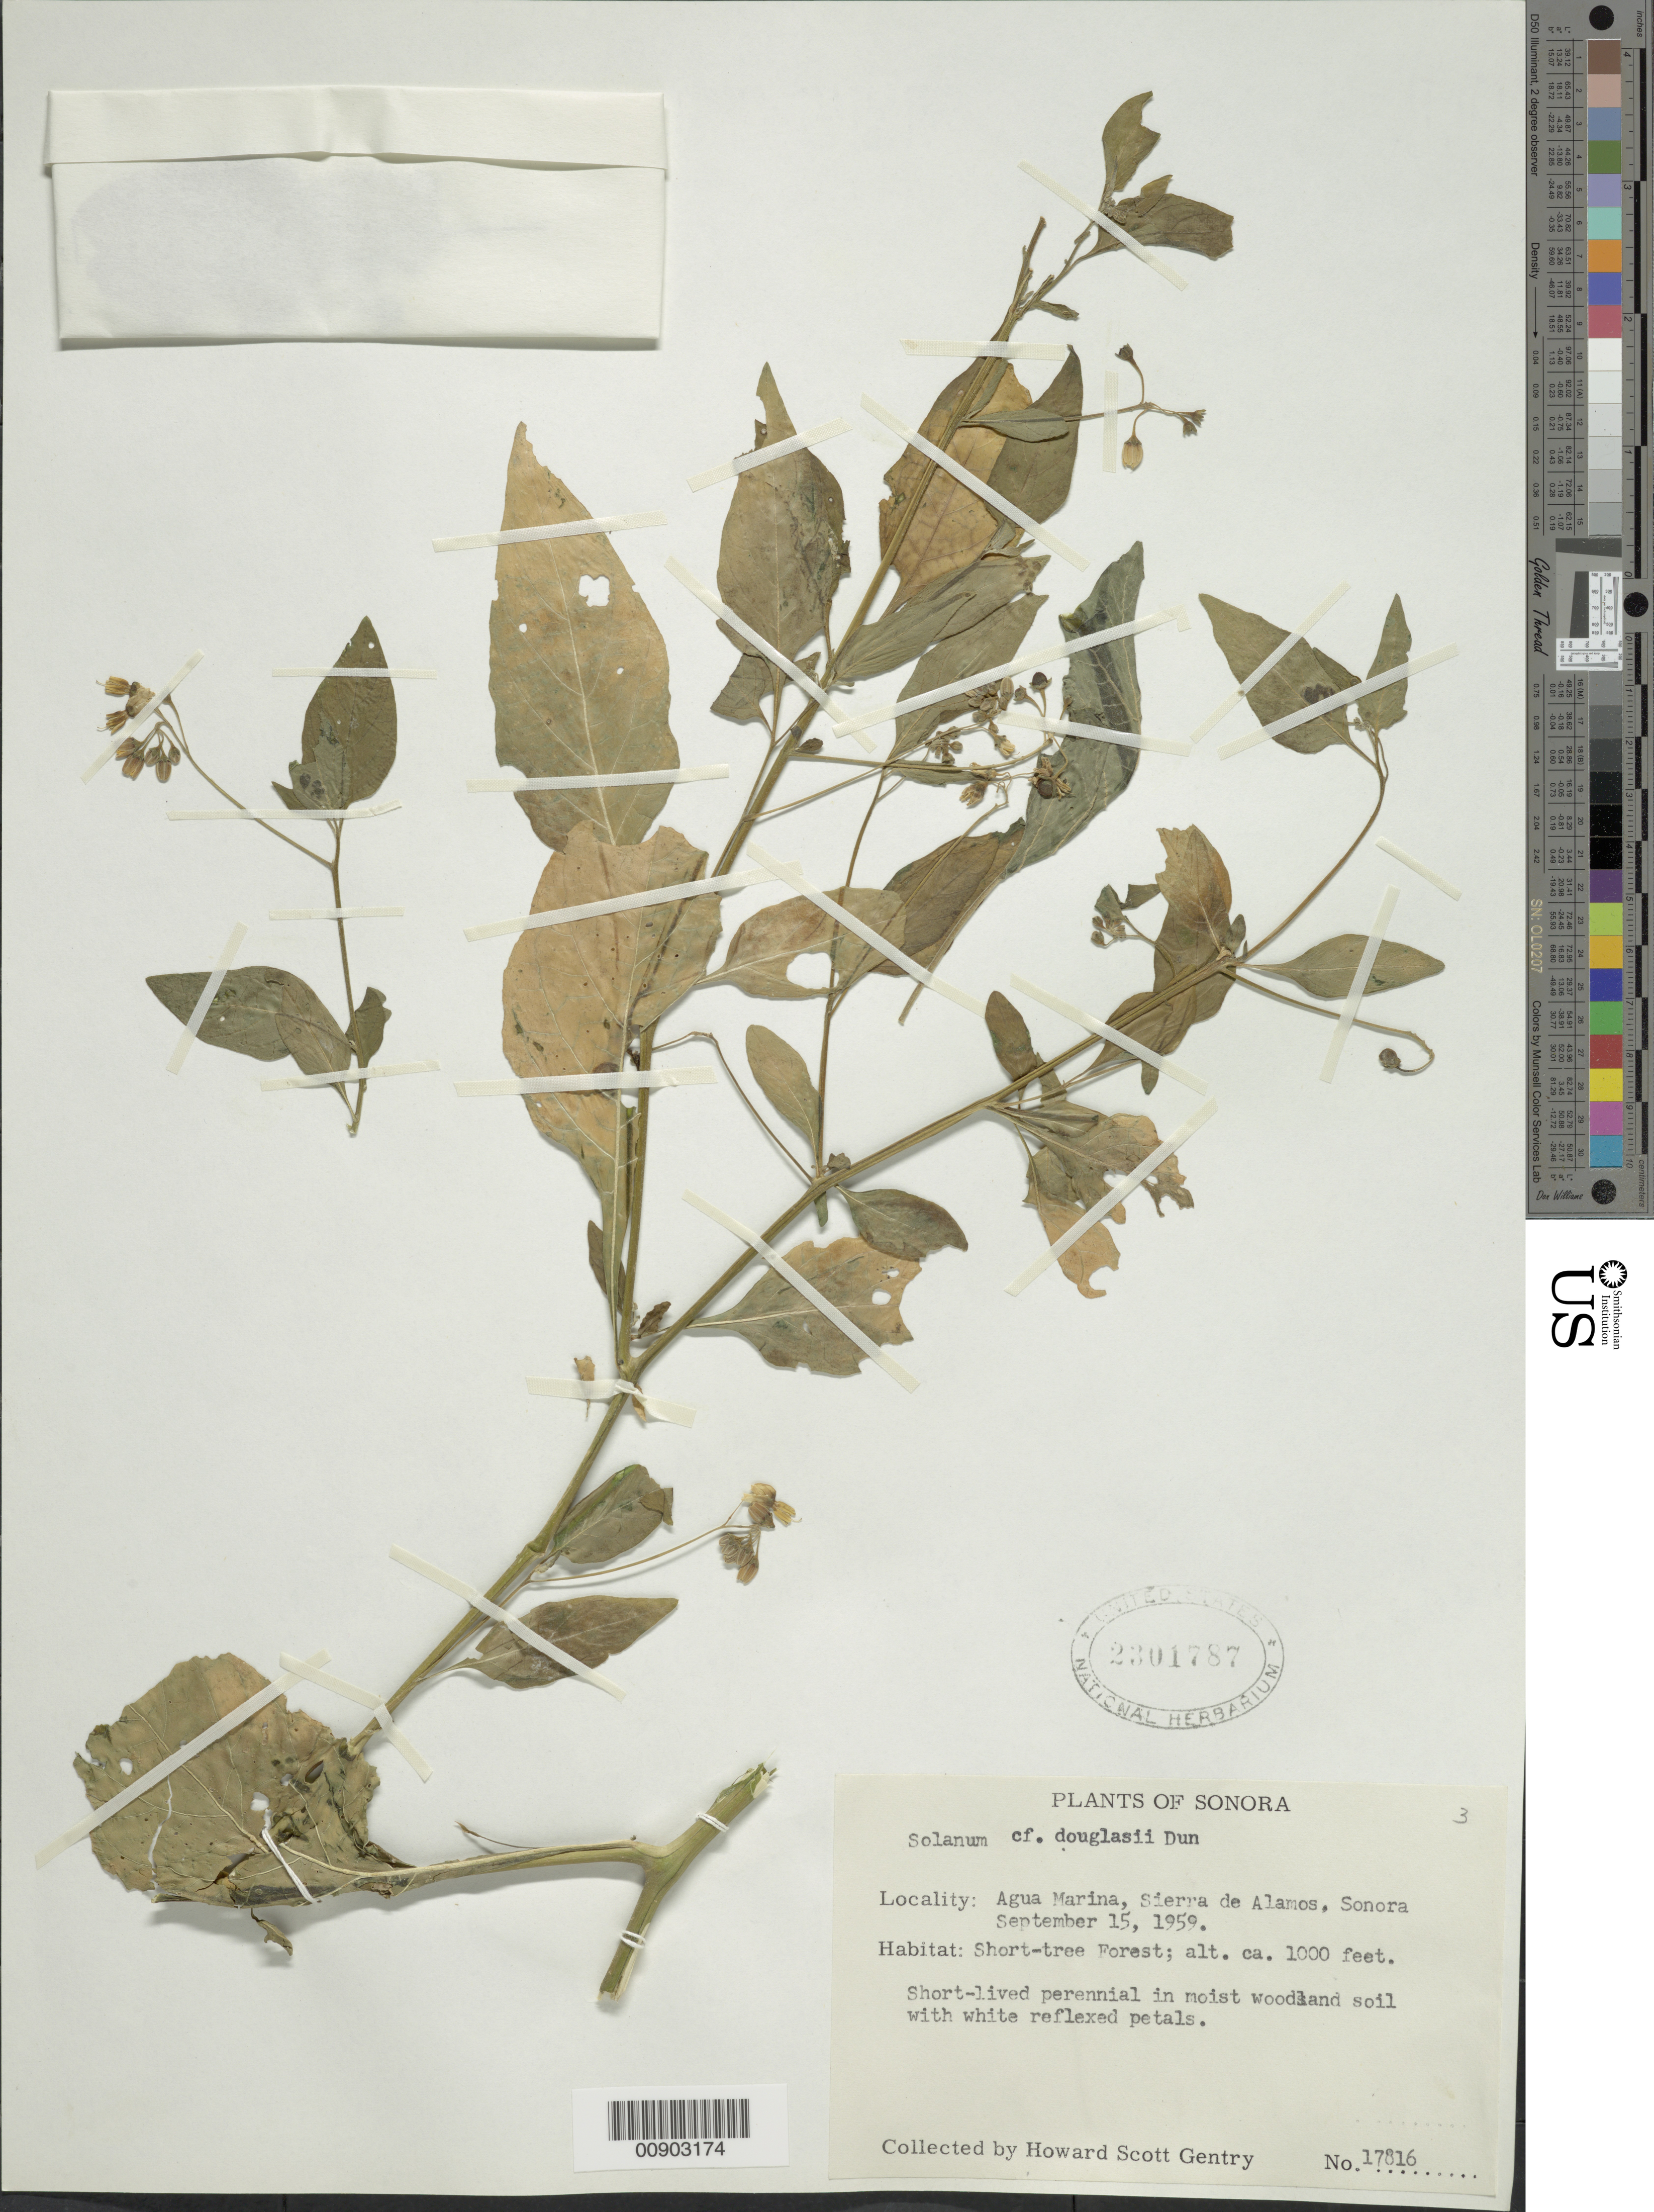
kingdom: Plantae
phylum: Tracheophyta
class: Magnoliopsida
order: Solanales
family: Solanaceae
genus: Solanum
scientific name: Solanum douglasii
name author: Dunal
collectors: H. S. Gentry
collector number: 17816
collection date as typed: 15 Sep 1959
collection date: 1959-09-15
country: Mexico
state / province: Sonora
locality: Agua Marina, Sierra de Alamos, Sonora.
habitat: Short-tree forest. In moist woodland soil.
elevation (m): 305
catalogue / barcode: US 2301787